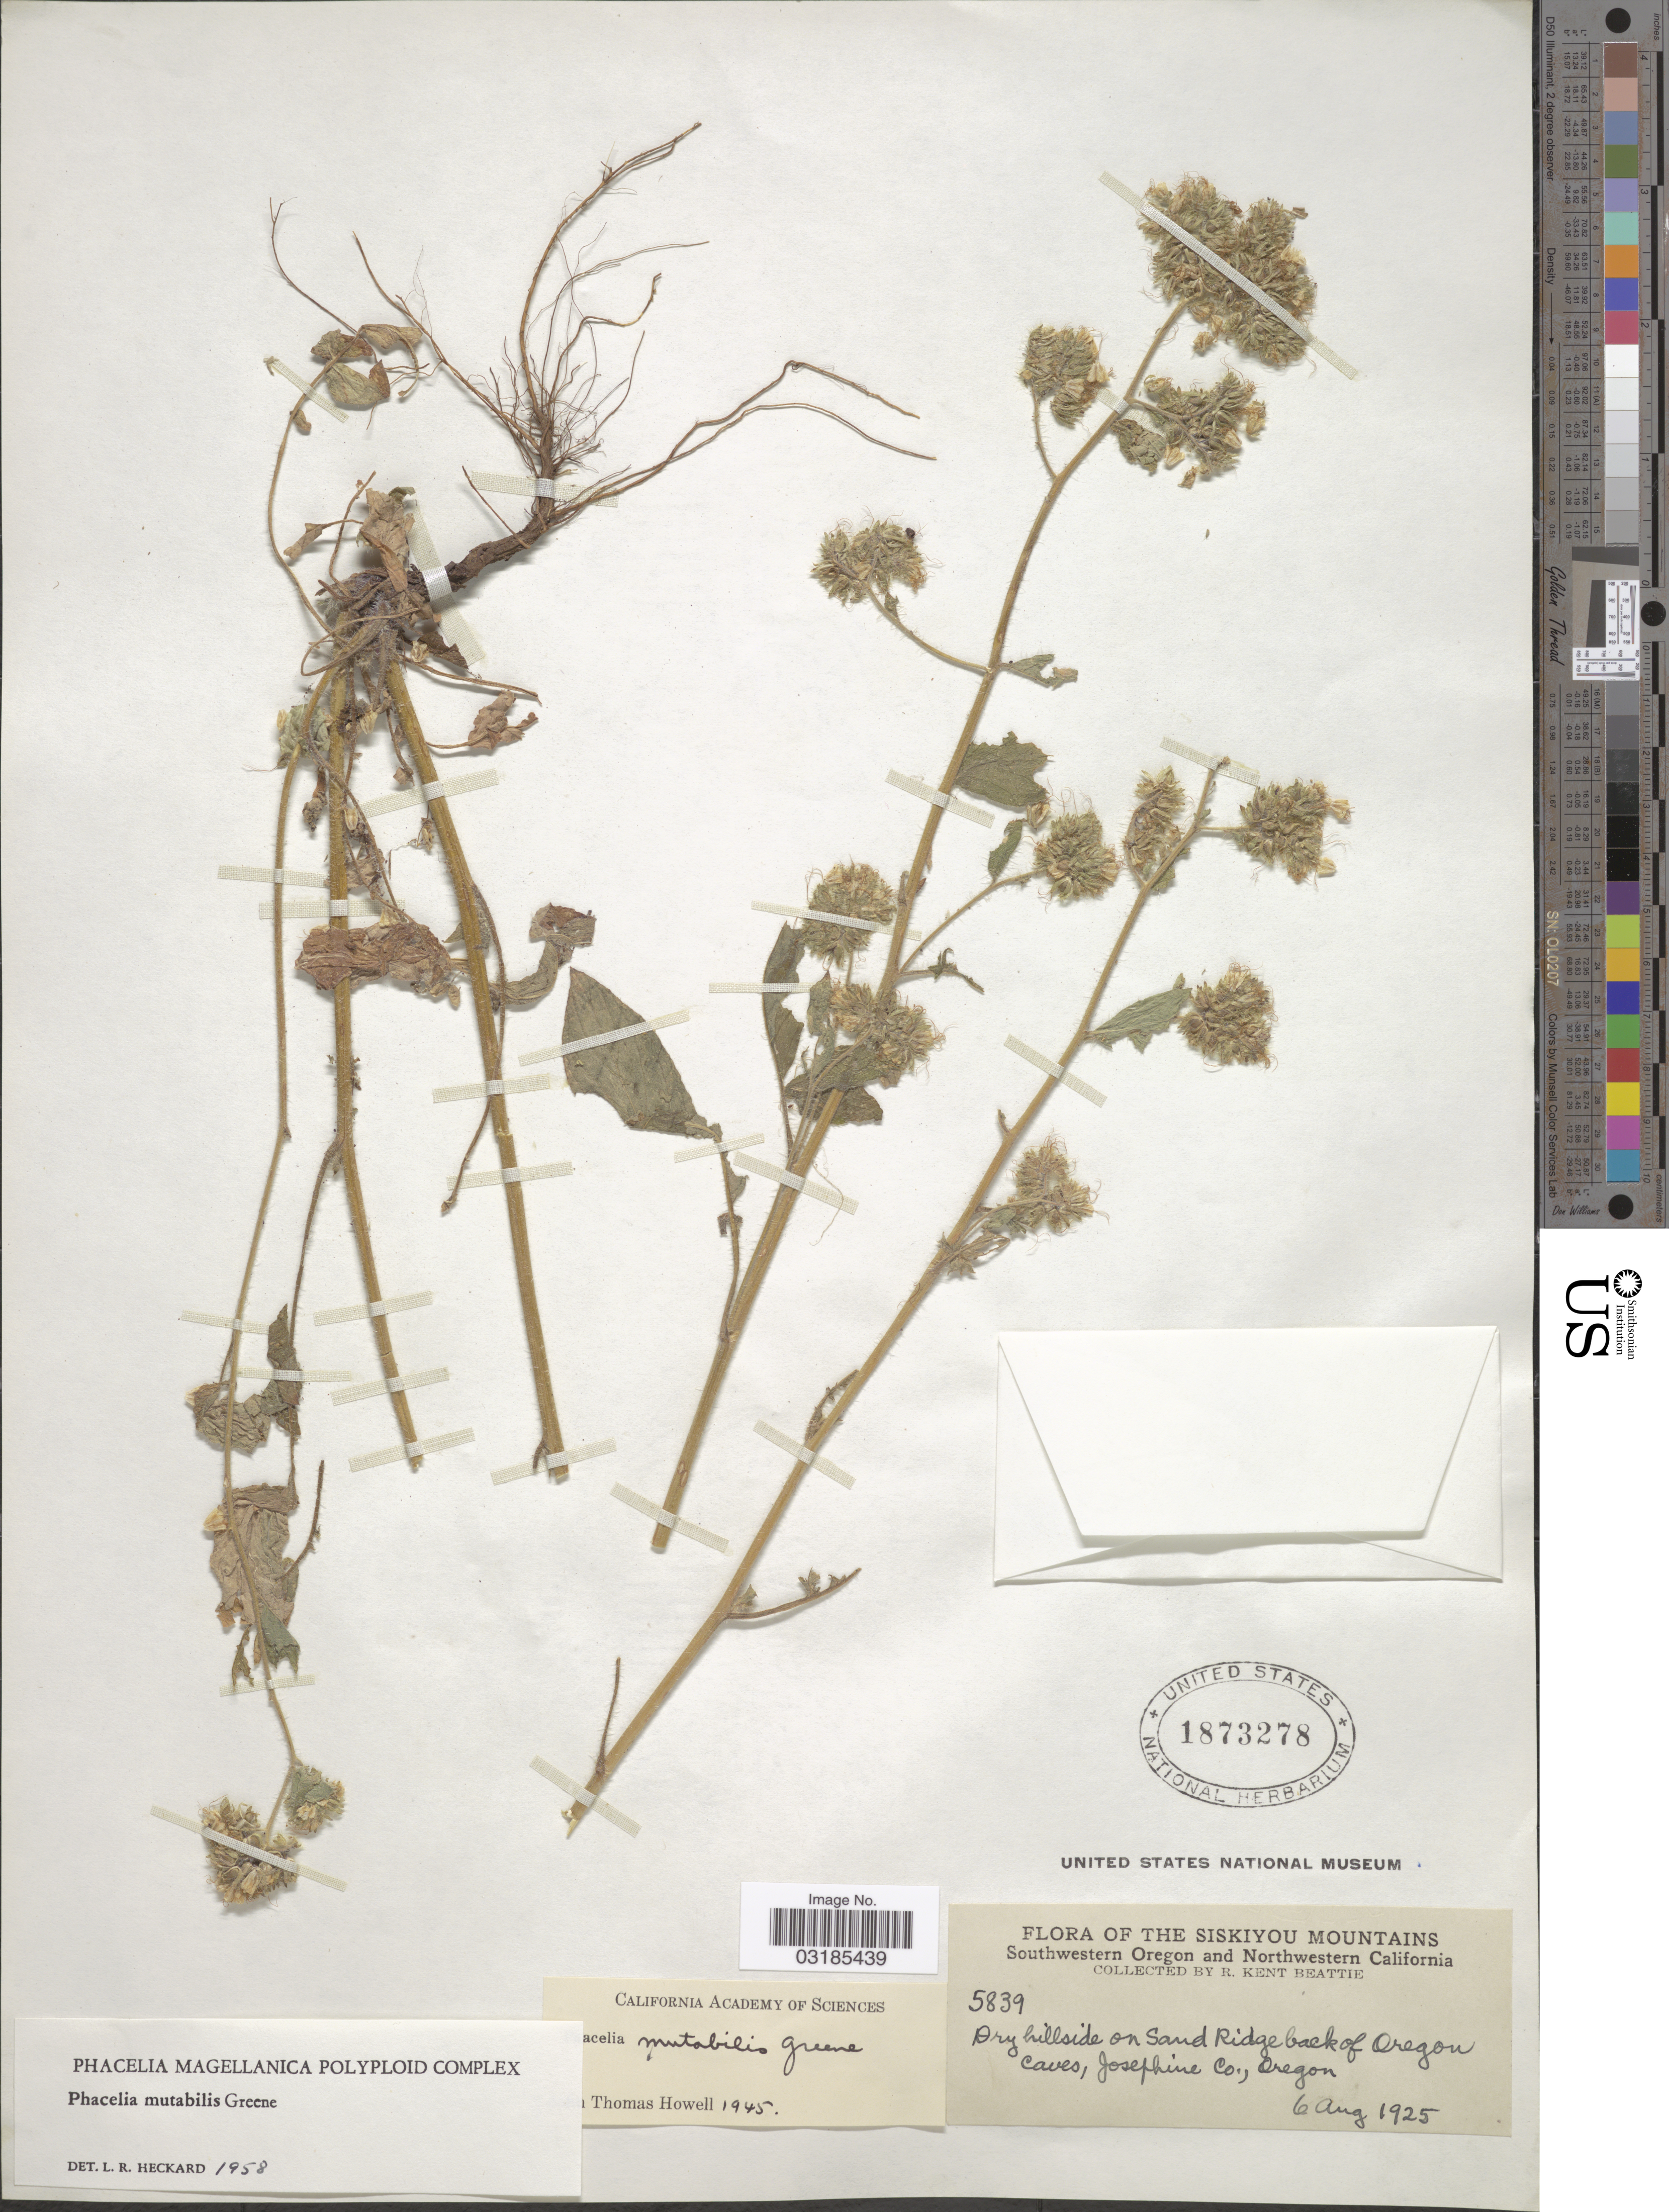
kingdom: Plantae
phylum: Tracheophyta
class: Magnoliopsida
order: Boraginales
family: Hydrophyllaceae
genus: Phacelia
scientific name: Phacelia mutabilis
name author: Greene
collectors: R. K. Beattie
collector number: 5839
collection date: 1925-08-06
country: United States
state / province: Oregon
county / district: Josephine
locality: Siskiyou Mountains. Southwestern Oregon. On Sand Ridge back of Oregon Caves, Josephine Co.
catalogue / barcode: US 1873278